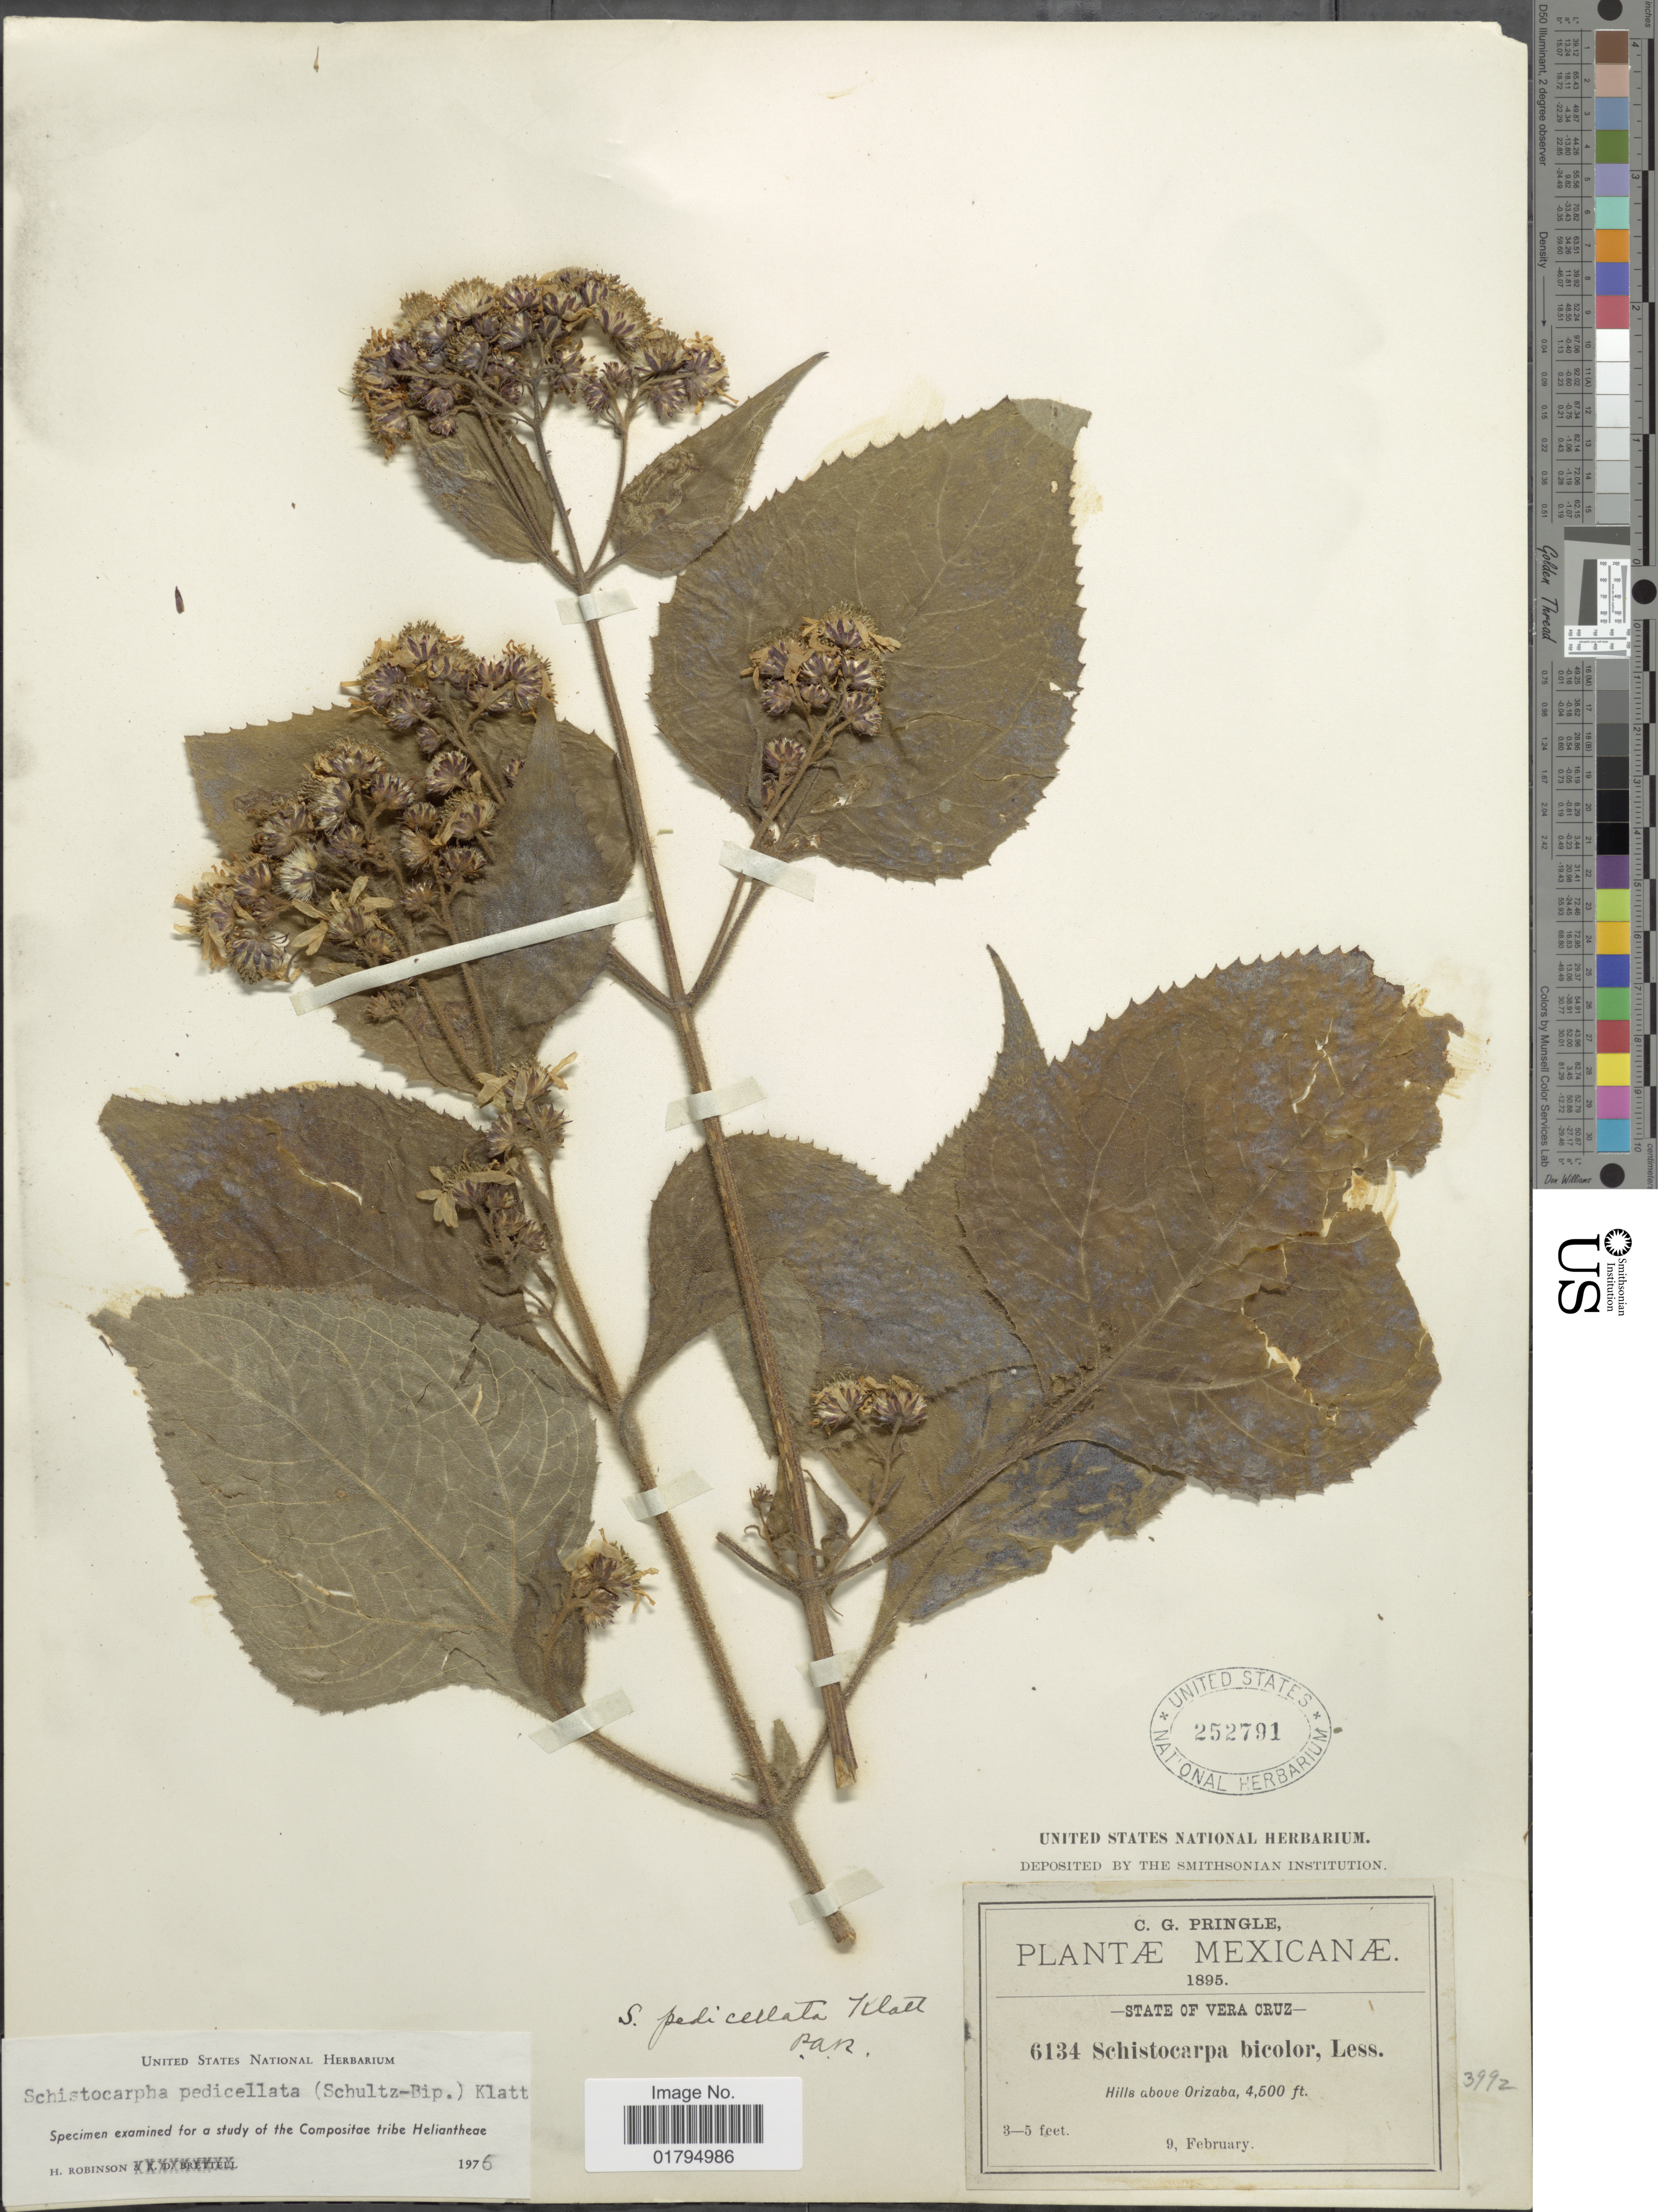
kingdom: Plantae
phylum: Tracheophyta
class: Magnoliopsida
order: Asterales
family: Asteraceae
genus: Schistocarpha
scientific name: Schistocarpha pedicellata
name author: Klatt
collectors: C. G. Pringle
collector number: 6134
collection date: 1895-02-09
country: Mexico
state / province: Veracruz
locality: Hills above Orizaba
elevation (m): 1372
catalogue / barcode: US 252791